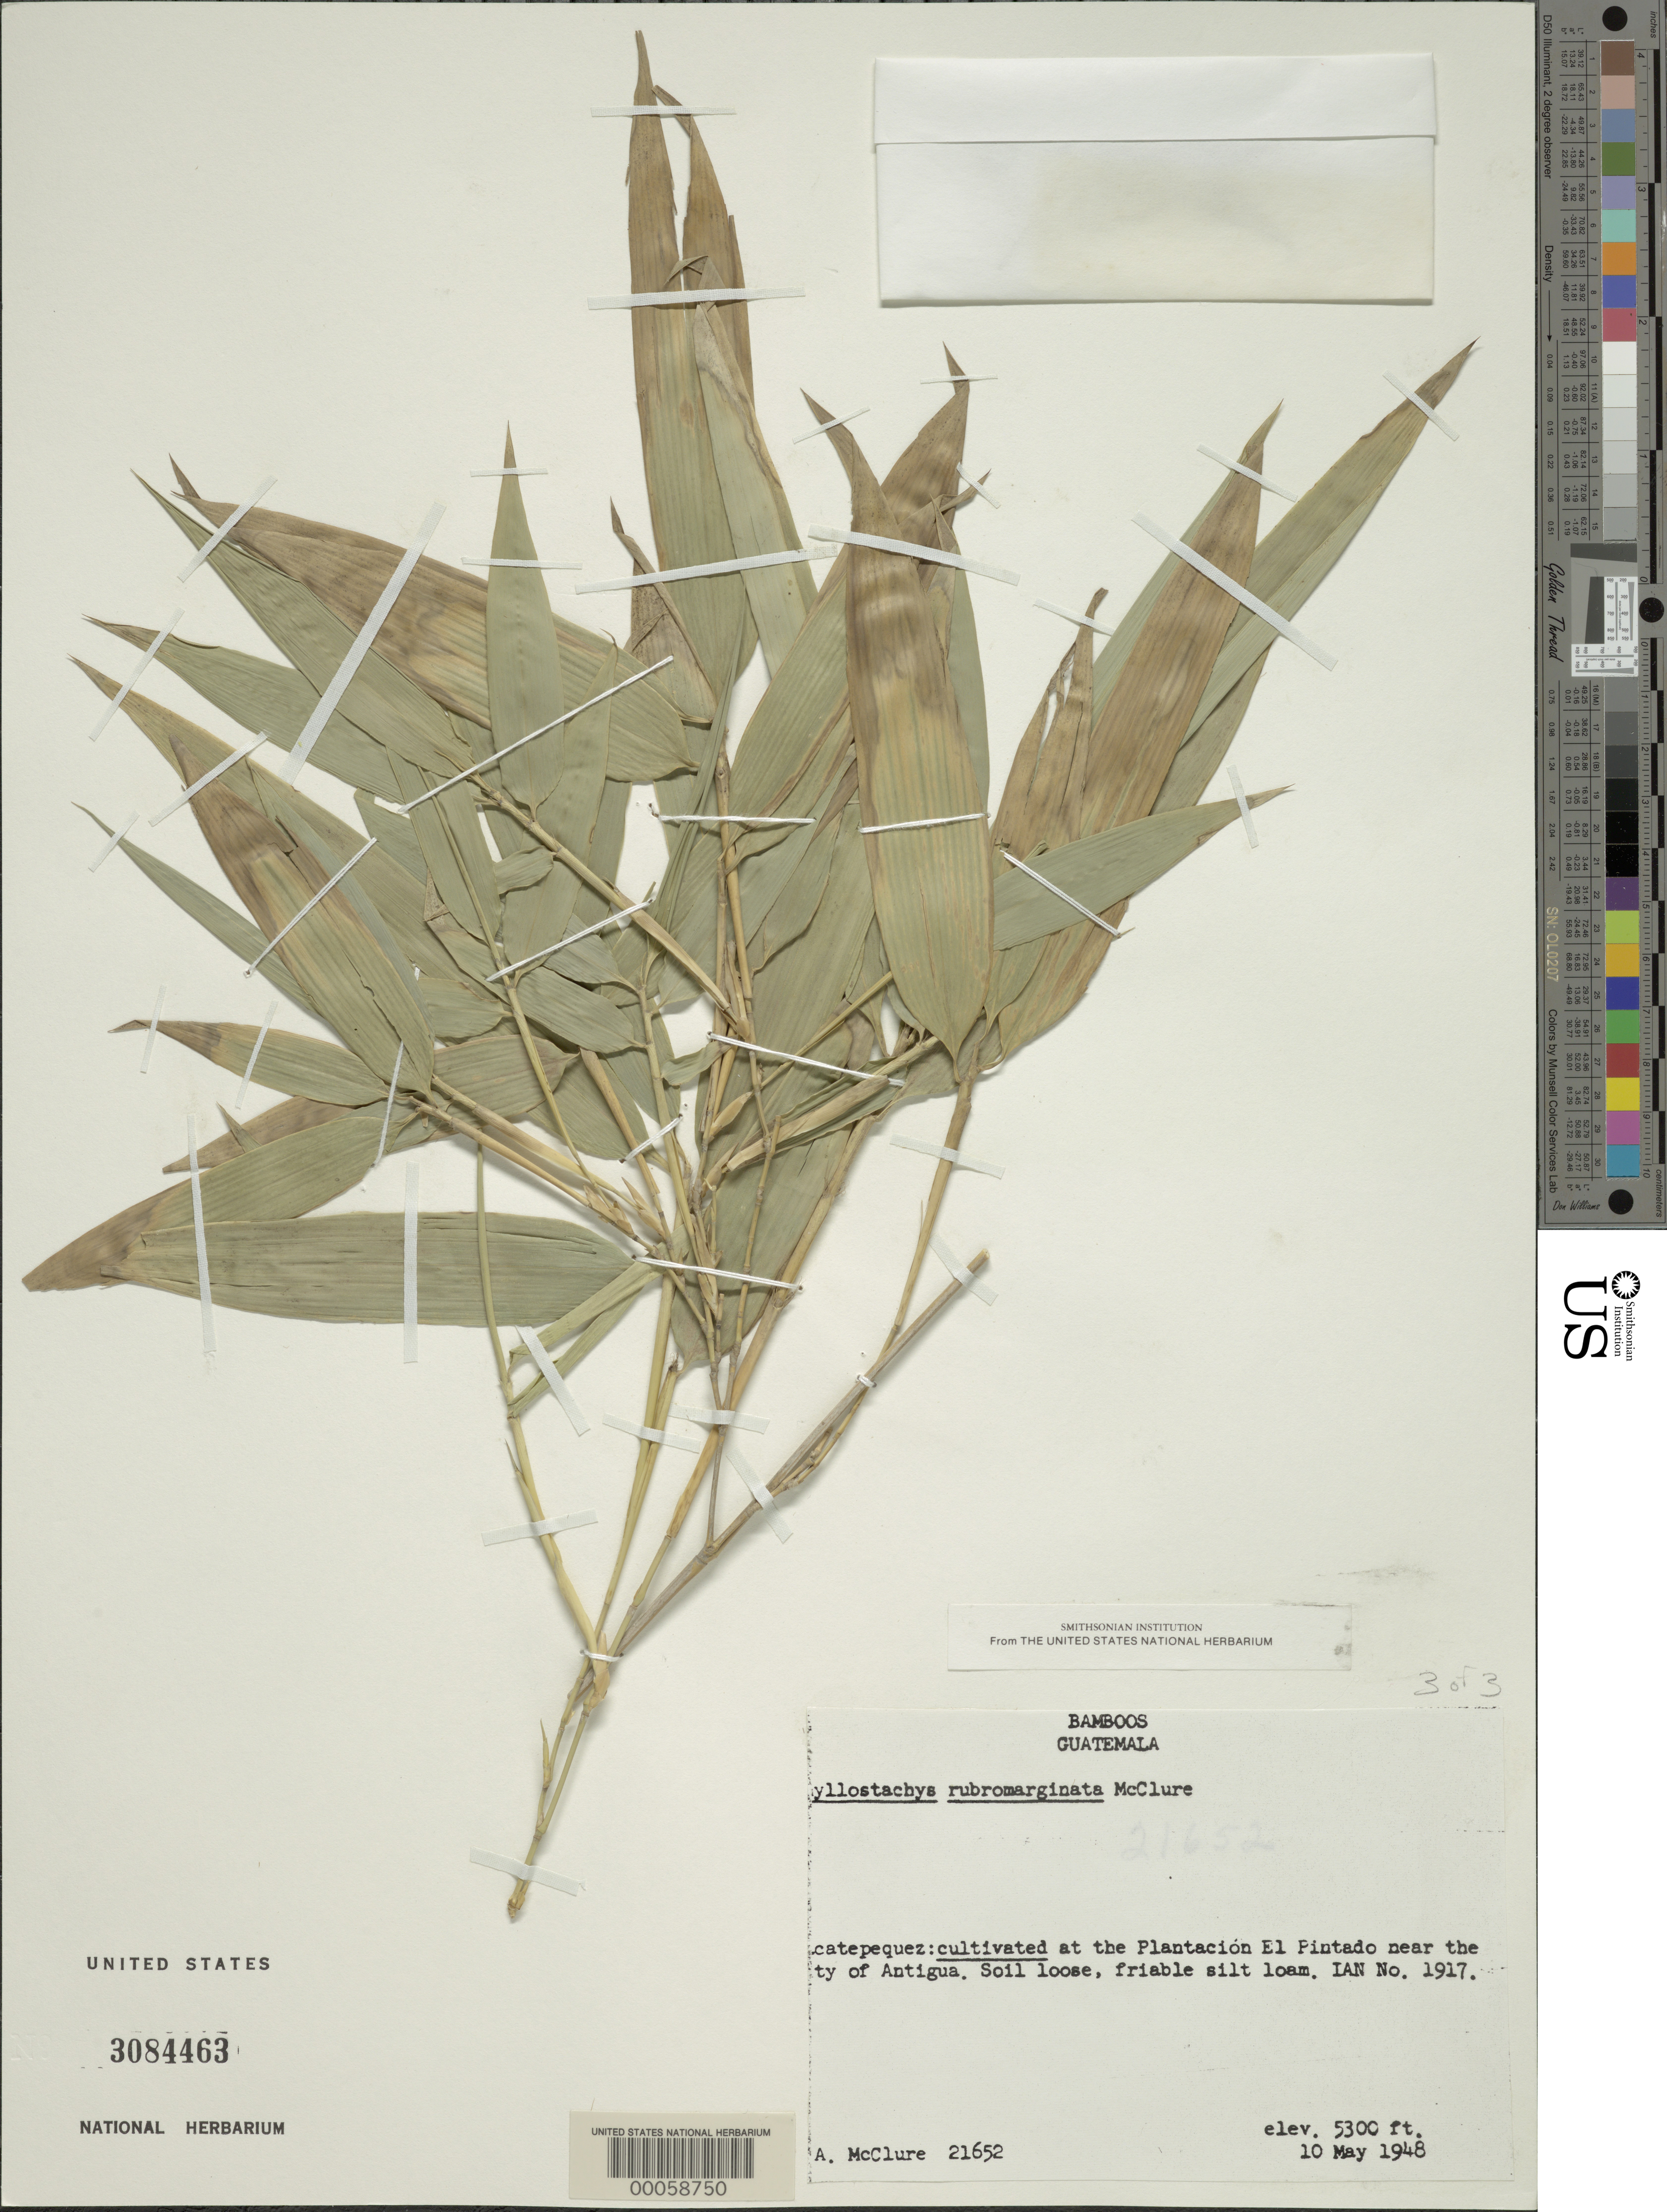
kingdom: Plantae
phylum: Tracheophyta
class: Liliopsida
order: Poales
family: Poaceae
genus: Phyllostachys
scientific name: Phyllostachys rubromarginata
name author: McClure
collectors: F. A. McClure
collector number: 21652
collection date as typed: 10 May 1948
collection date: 1948-05-10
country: Guatemala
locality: Catepequez: plantacion el pintado near the city of Antigua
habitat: Soil loose, friable silt loam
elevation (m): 1615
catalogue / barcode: US 3084463